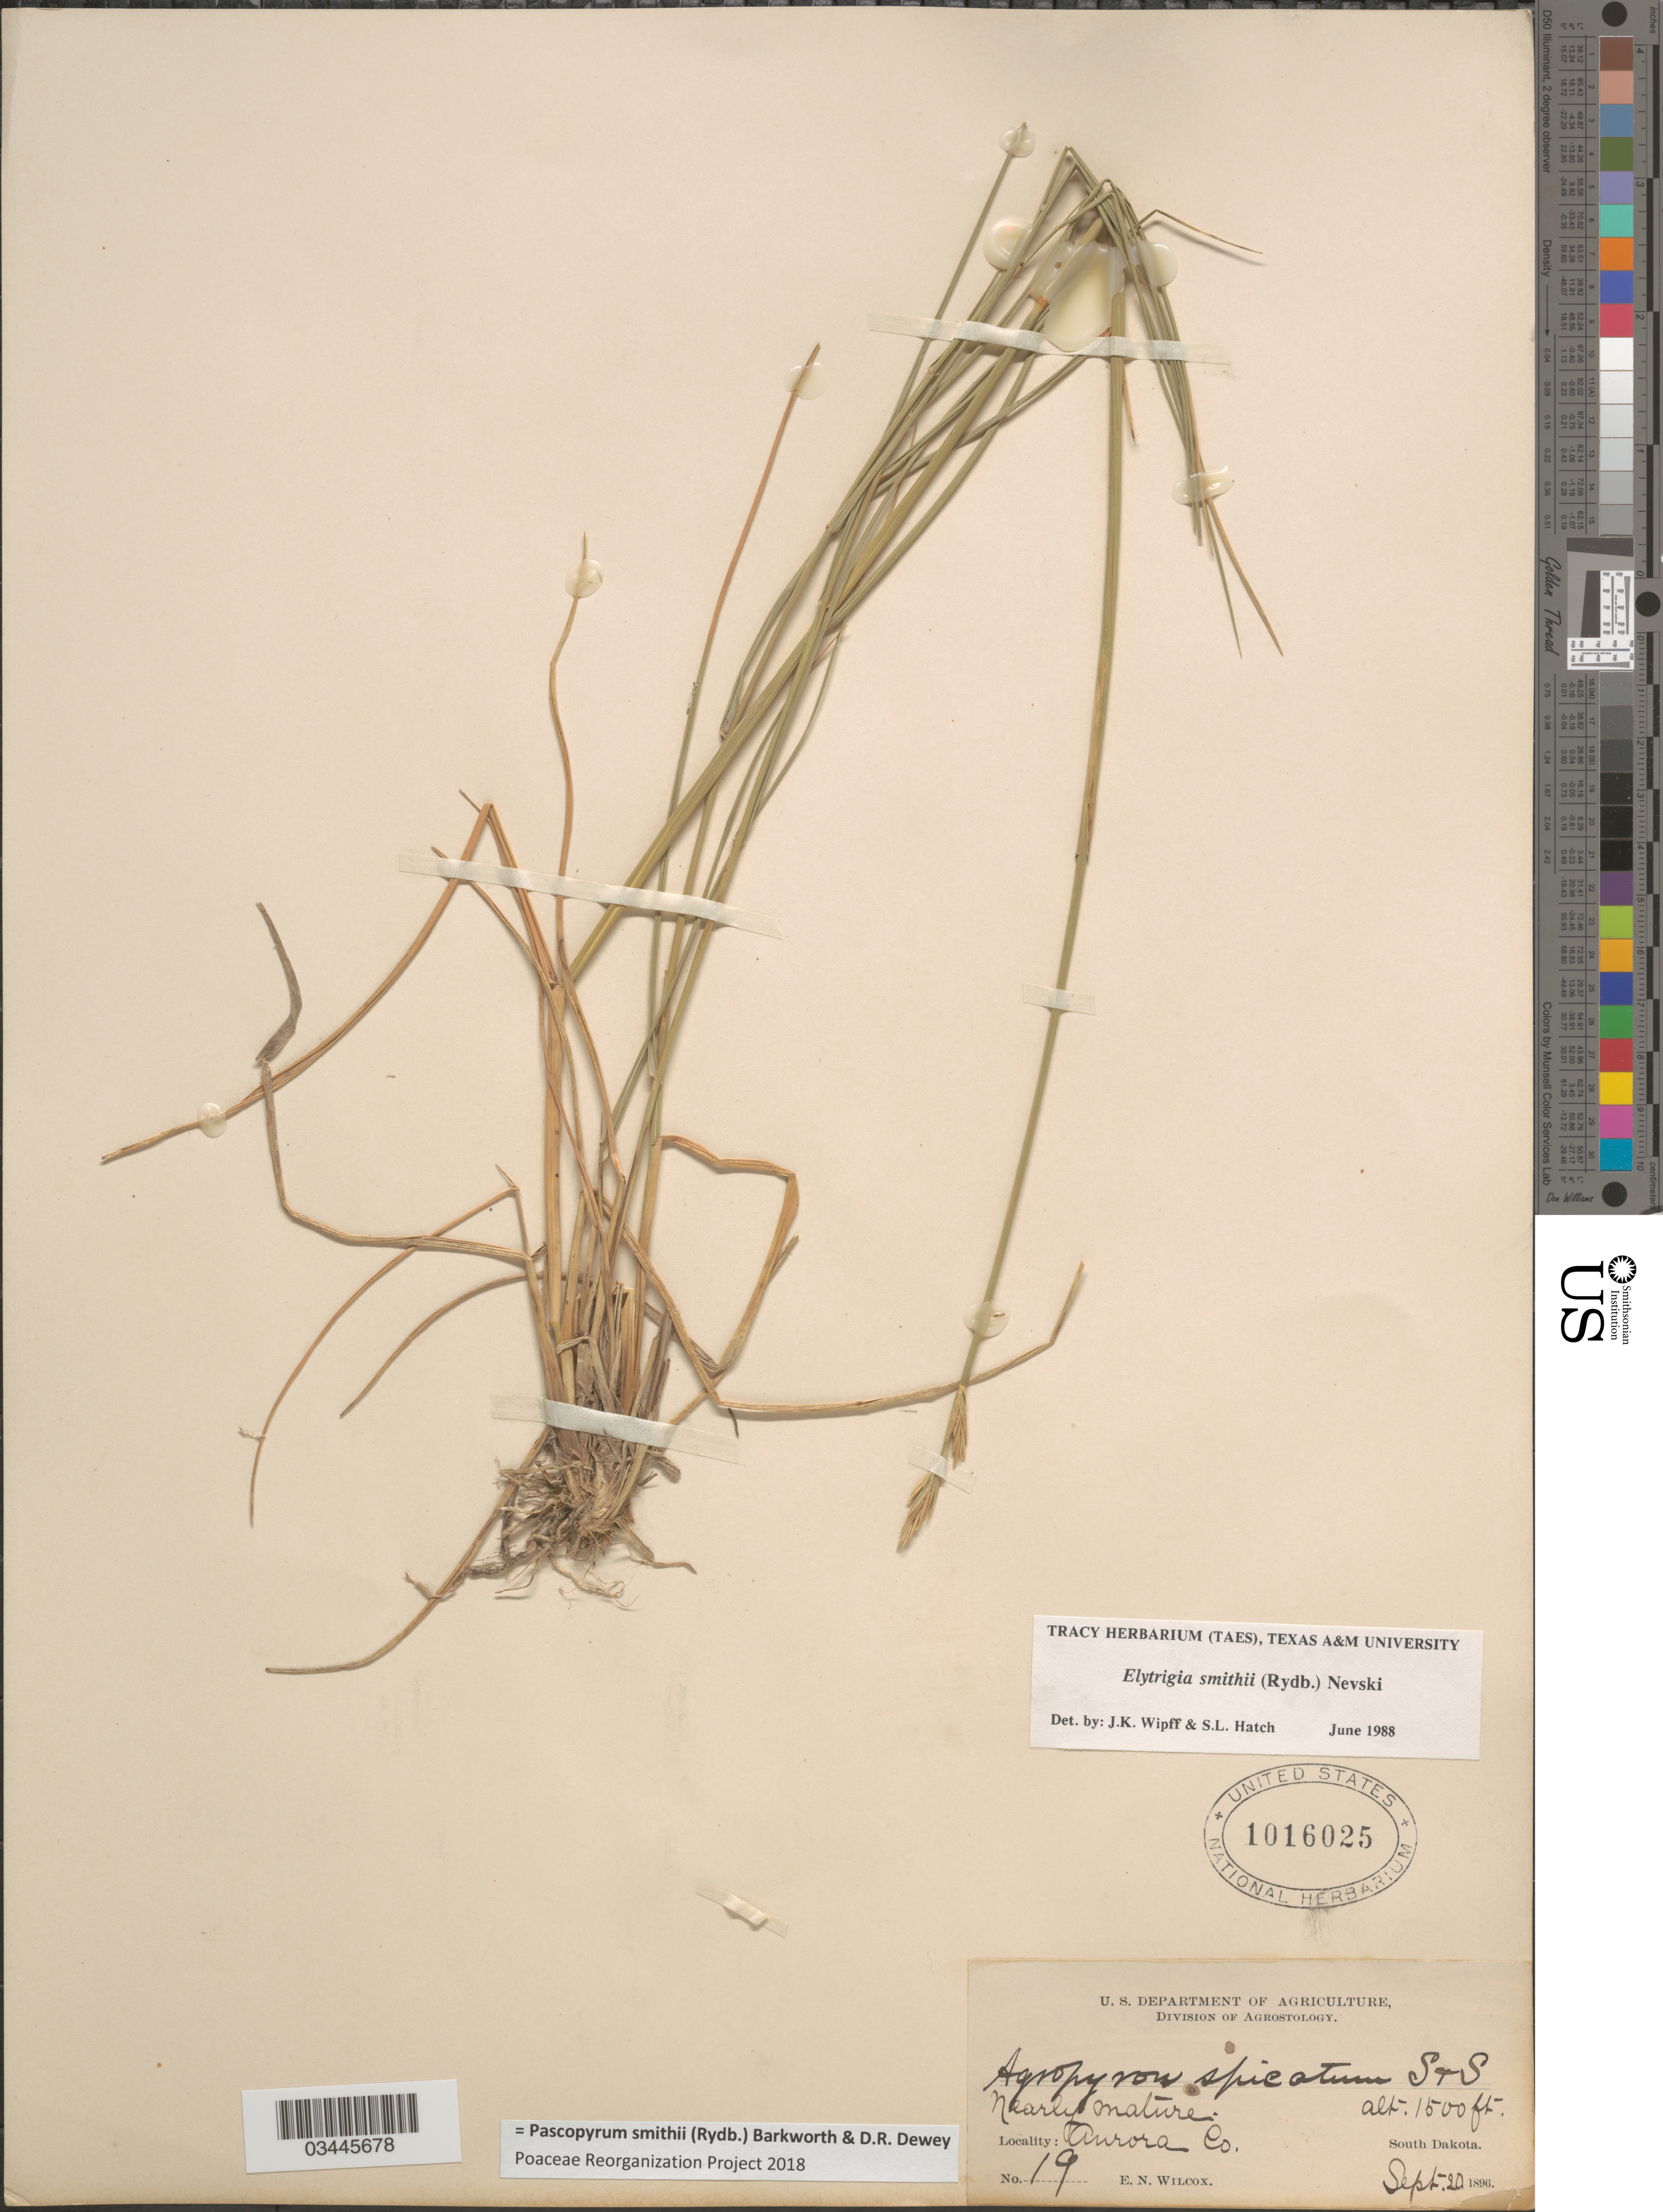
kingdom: Plantae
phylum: Tracheophyta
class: Liliopsida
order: Poales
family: Poaceae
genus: Pascopyrum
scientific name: Pascopyrum smithii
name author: (Rydb.) Barkworth & Dewey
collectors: E. Wilcox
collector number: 19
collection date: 1896-09-20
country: United States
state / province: South Dakota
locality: Aurora Co.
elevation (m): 457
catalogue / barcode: US 1016025